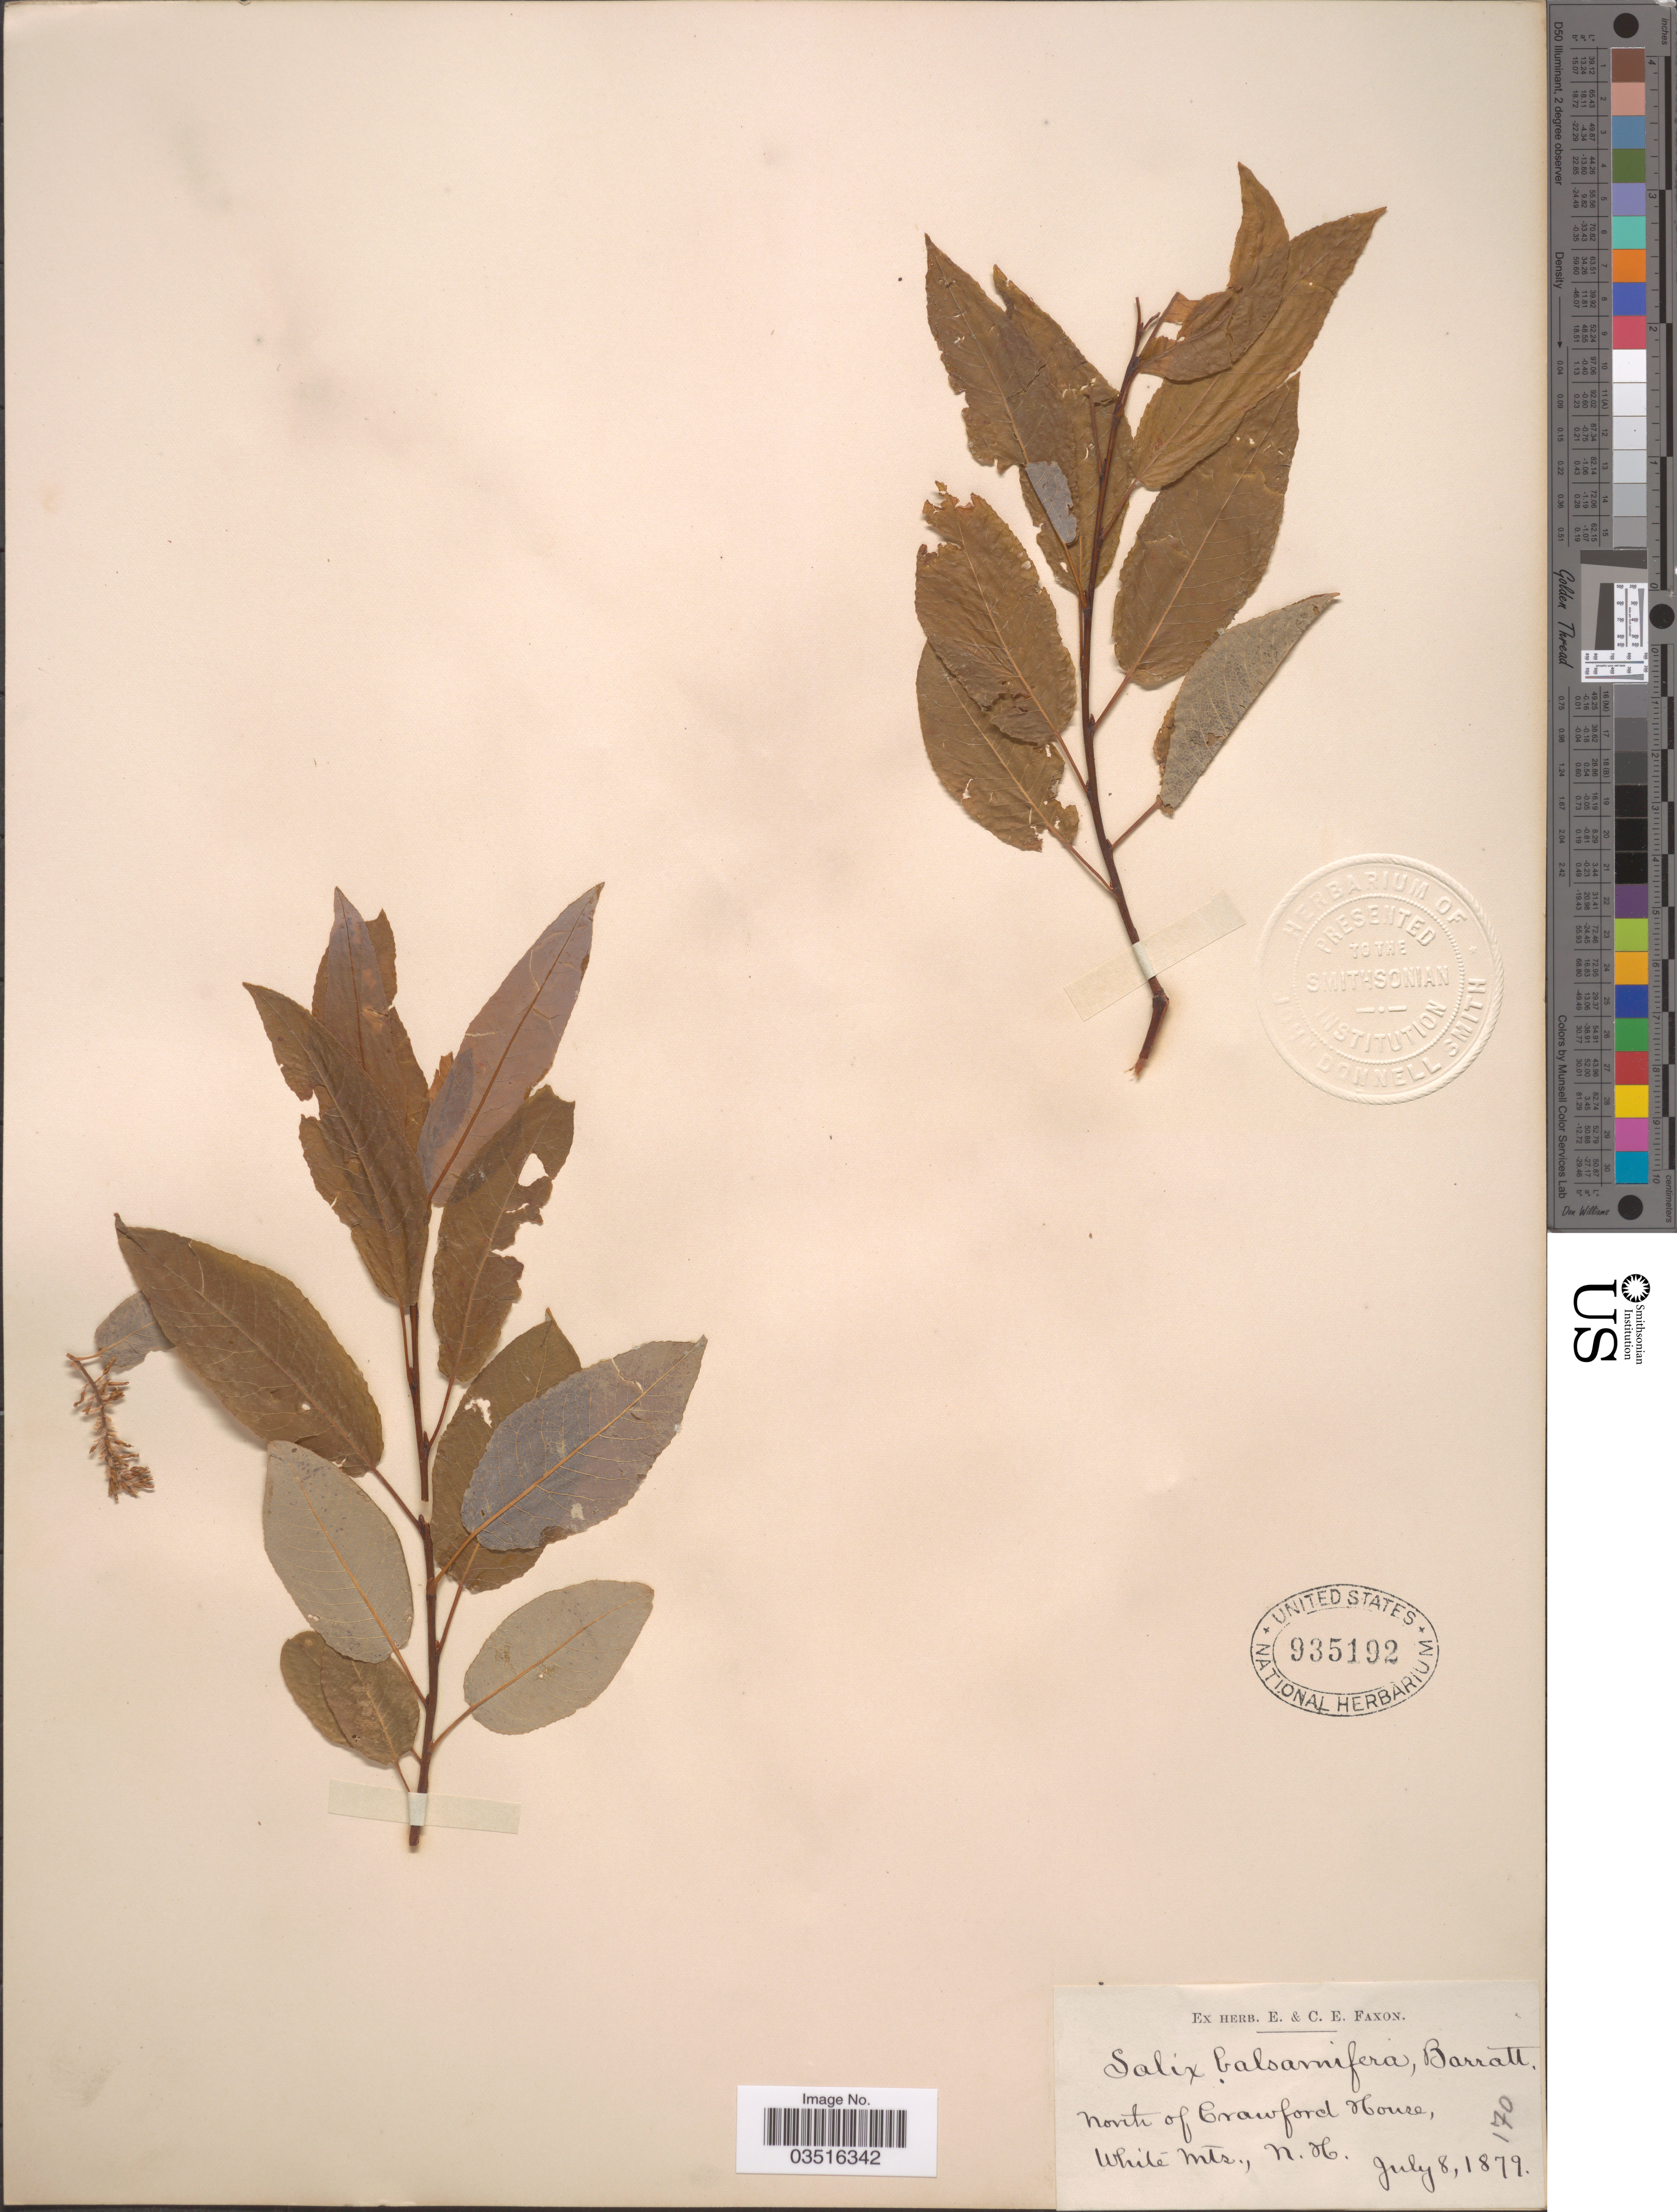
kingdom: Plantae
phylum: Tracheophyta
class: Magnoliopsida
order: Malpighiales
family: Salicaceae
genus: Salix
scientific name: Salix pyrifolia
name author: Ledeb.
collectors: ex herb. E. & C.E. Faxon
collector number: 170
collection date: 1879-07-08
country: United States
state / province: New Hampshire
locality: North of Crawford House, White Mts.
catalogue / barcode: US 935192